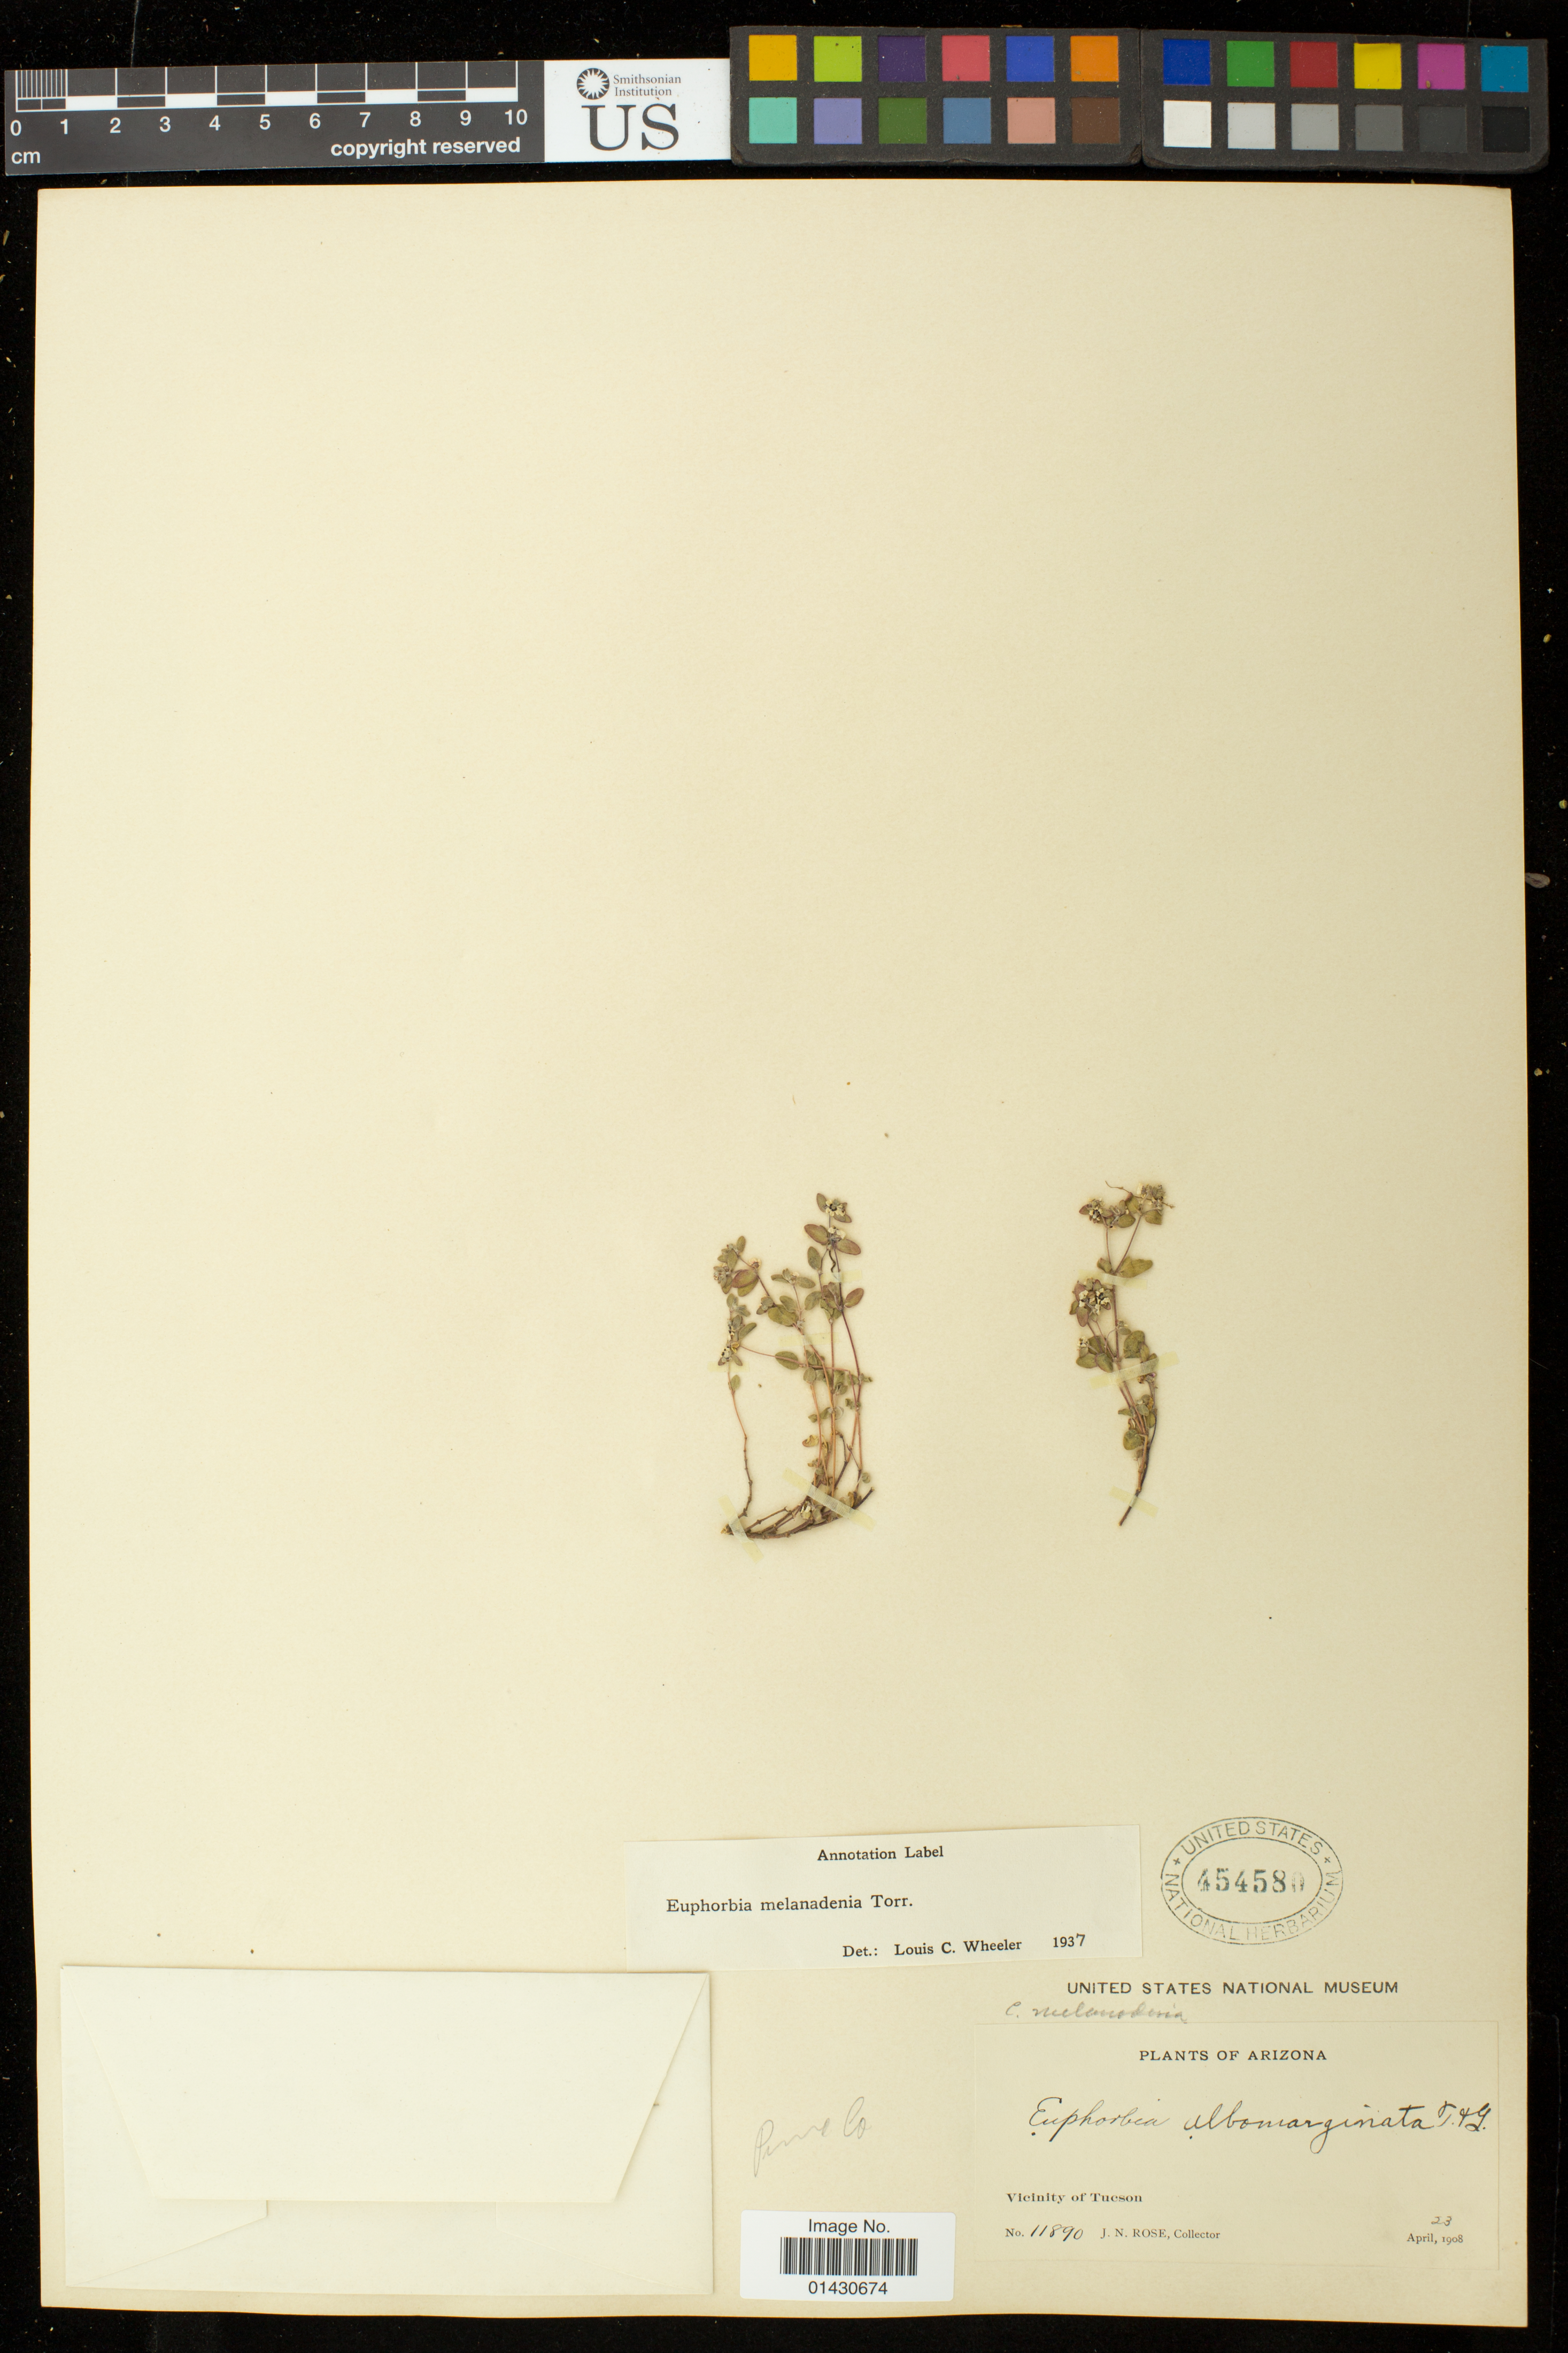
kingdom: Plantae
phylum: Tracheophyta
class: Magnoliopsida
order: Malpighiales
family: Euphorbiaceae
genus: Euphorbia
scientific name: Euphorbia melanadenia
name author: Torr.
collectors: J. N. Rose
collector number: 11890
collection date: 1908-04-23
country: United States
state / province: Arizona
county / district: Pima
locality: Vicinity of Tucson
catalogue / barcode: US 454580